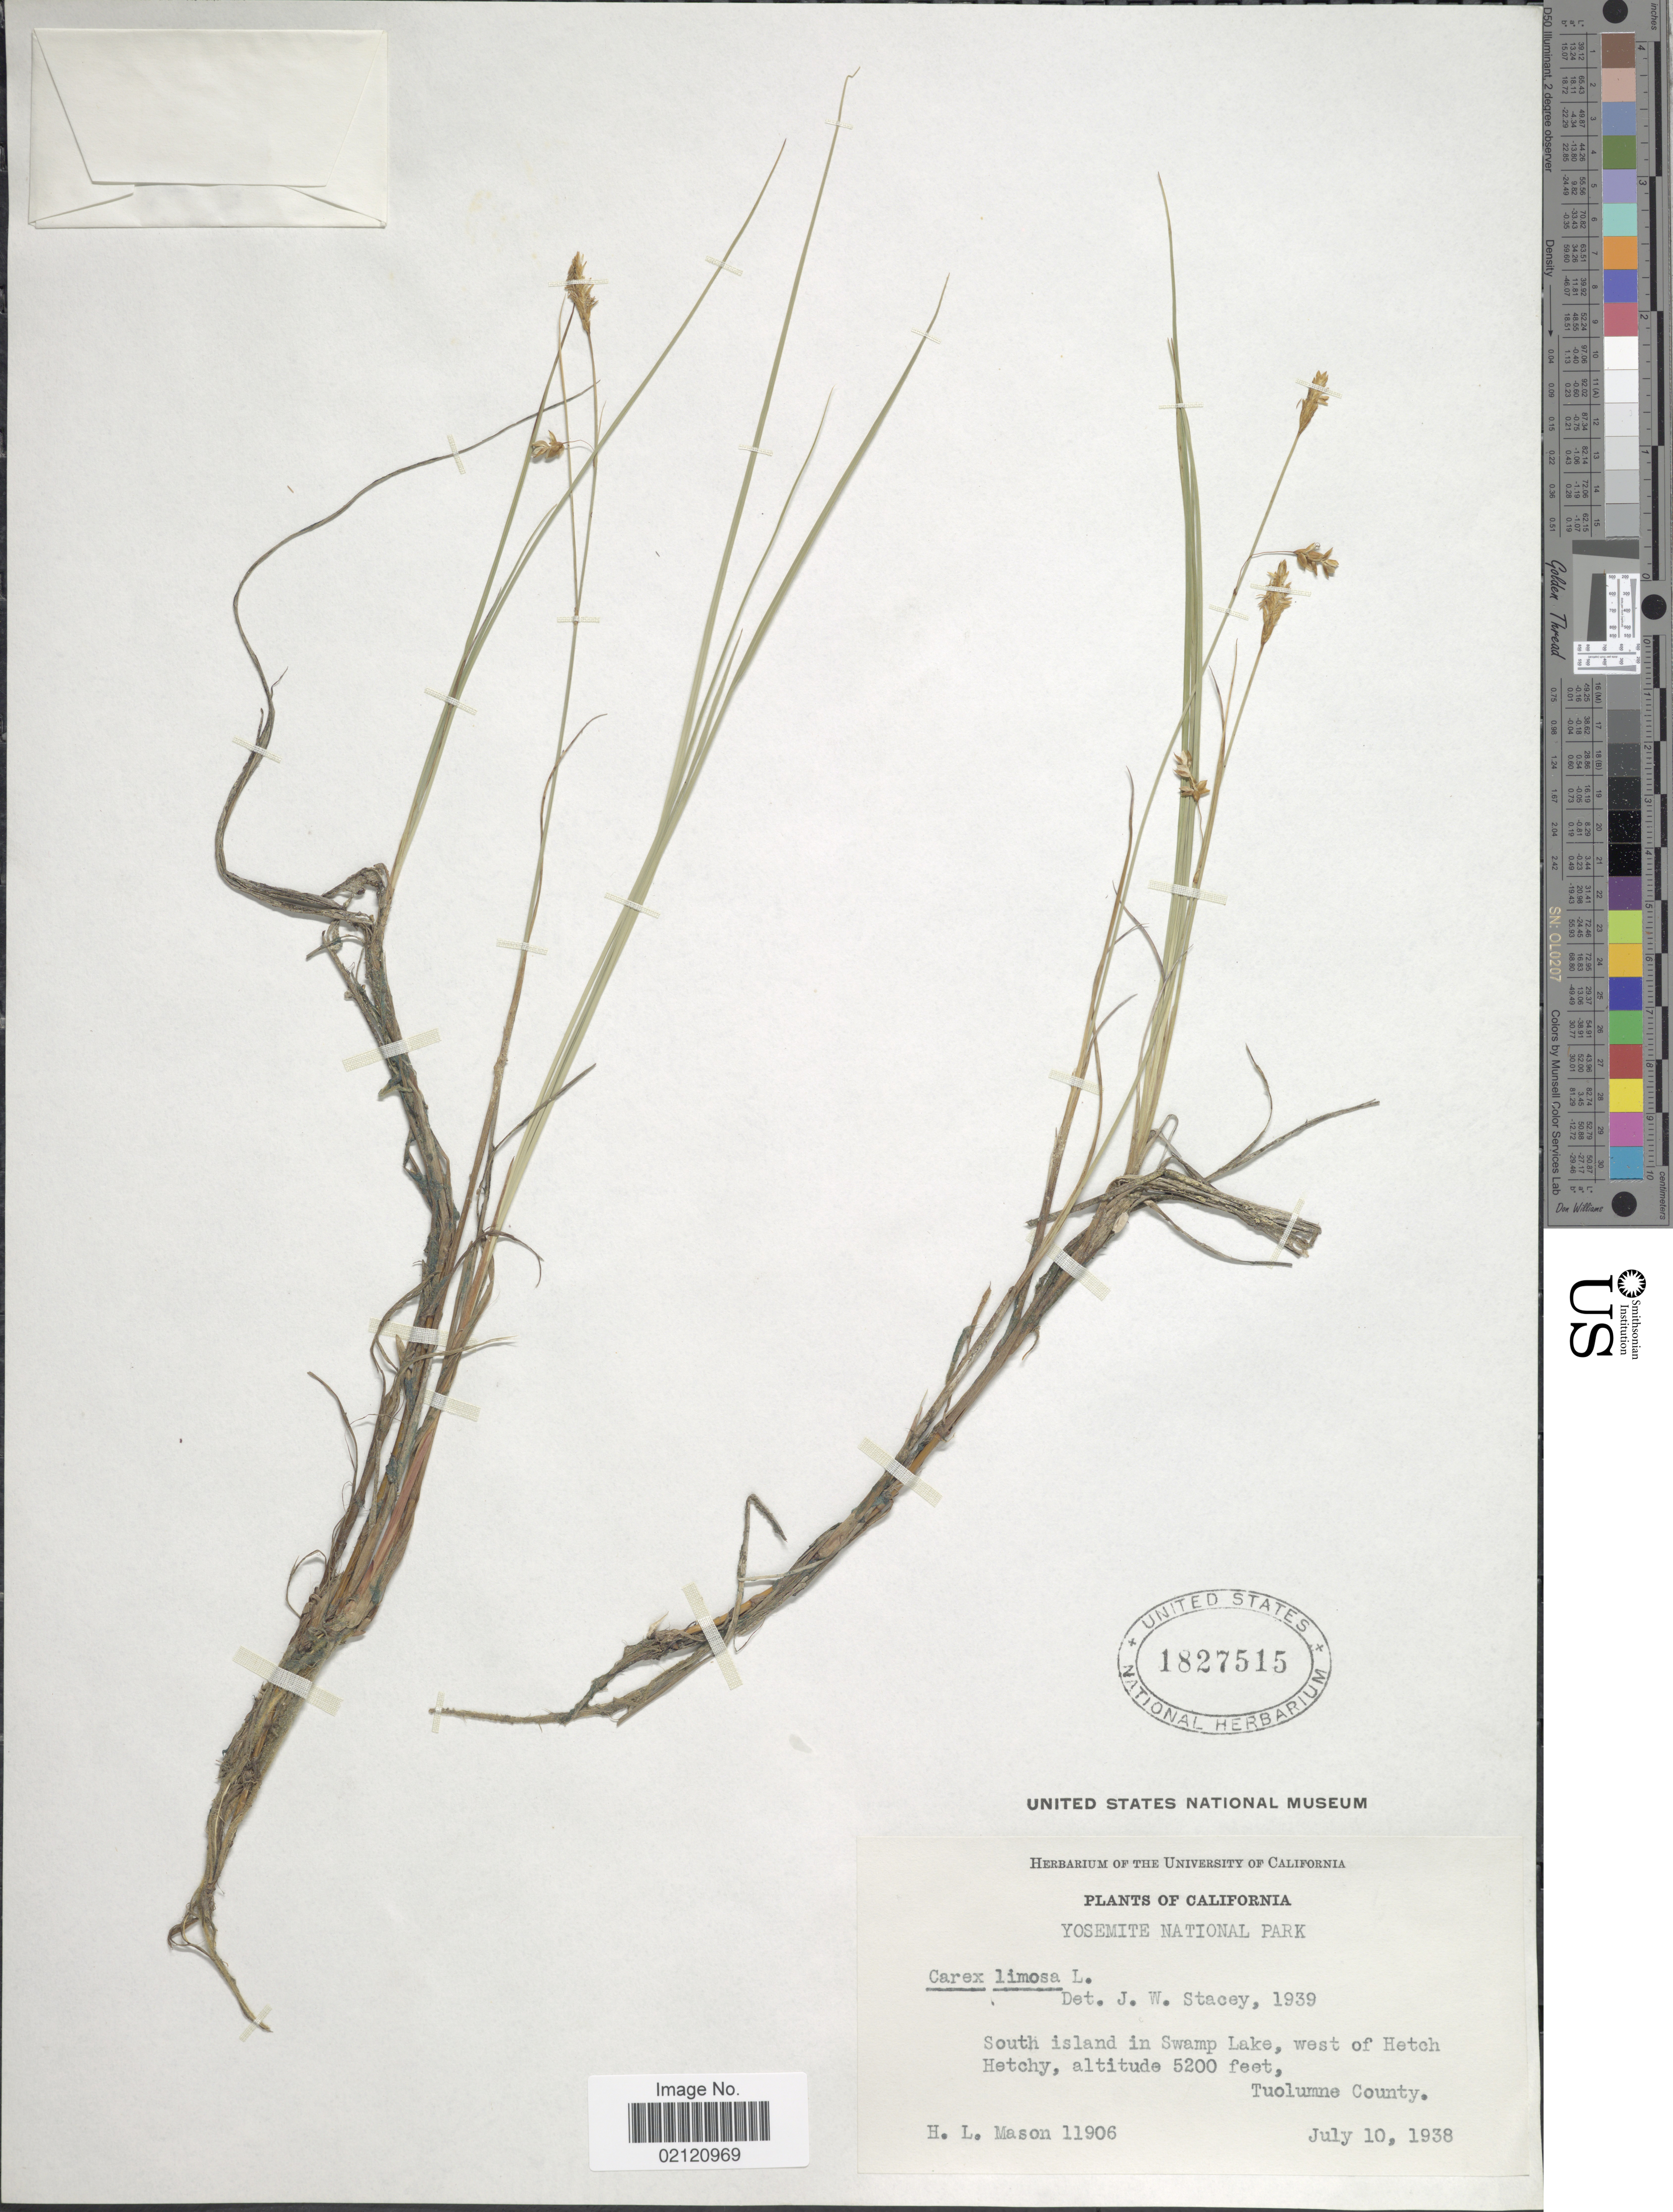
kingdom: Plantae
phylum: Tracheophyta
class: Liliopsida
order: Poales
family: Cyperaceae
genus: Carex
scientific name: Carex limosa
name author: L.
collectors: H. L. Mason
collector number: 11906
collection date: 1938-07-10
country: United States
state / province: California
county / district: Tuolumne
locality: Yosemite National Park, South Island in Swamp Lake, west of Hetch Hetchy, Tuolumne County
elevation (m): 1585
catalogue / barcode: US 1827515